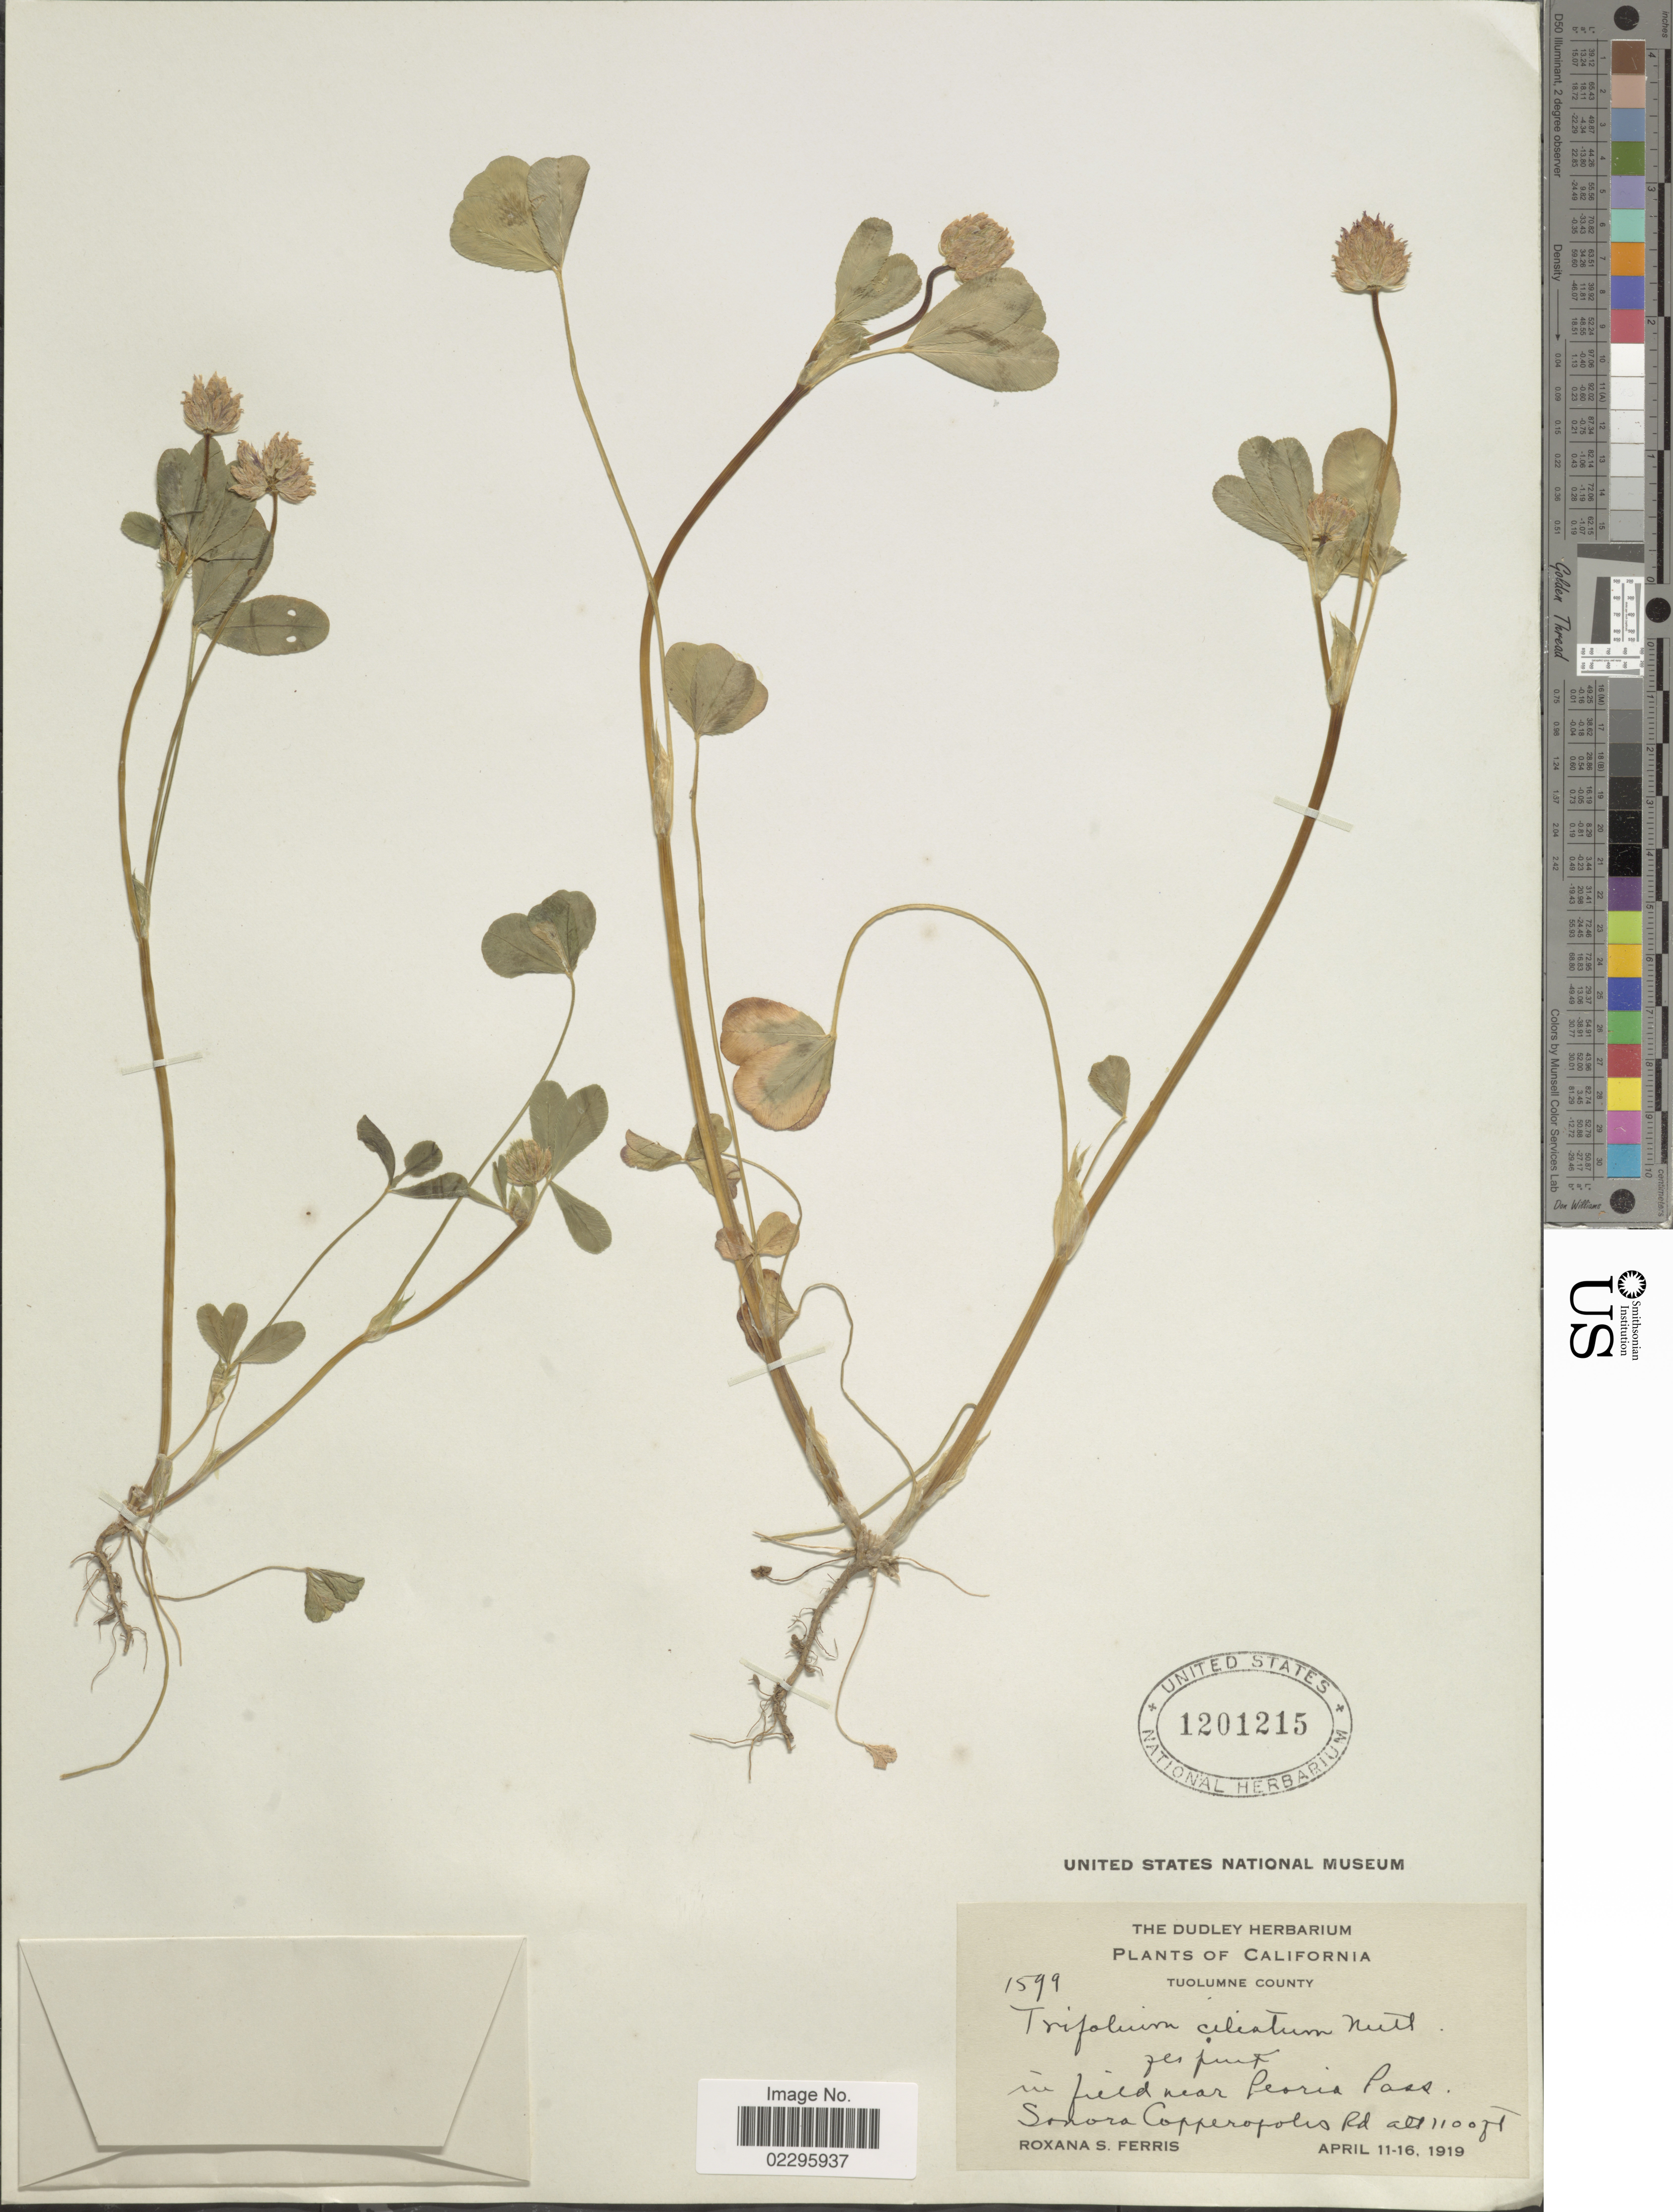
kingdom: Plantae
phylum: Tracheophyta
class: Magnoliopsida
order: Fabales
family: Fabaceae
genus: Trifolium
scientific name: Trifolium ciliolatum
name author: Benth.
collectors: R. S. Ferris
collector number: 1599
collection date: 1919-04-11/1919-04-16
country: United States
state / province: California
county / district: Tuolumne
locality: Tuolumne County, in field near Peoria Pass, Sonora Copperopolis Rd.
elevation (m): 335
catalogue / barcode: US 1201215